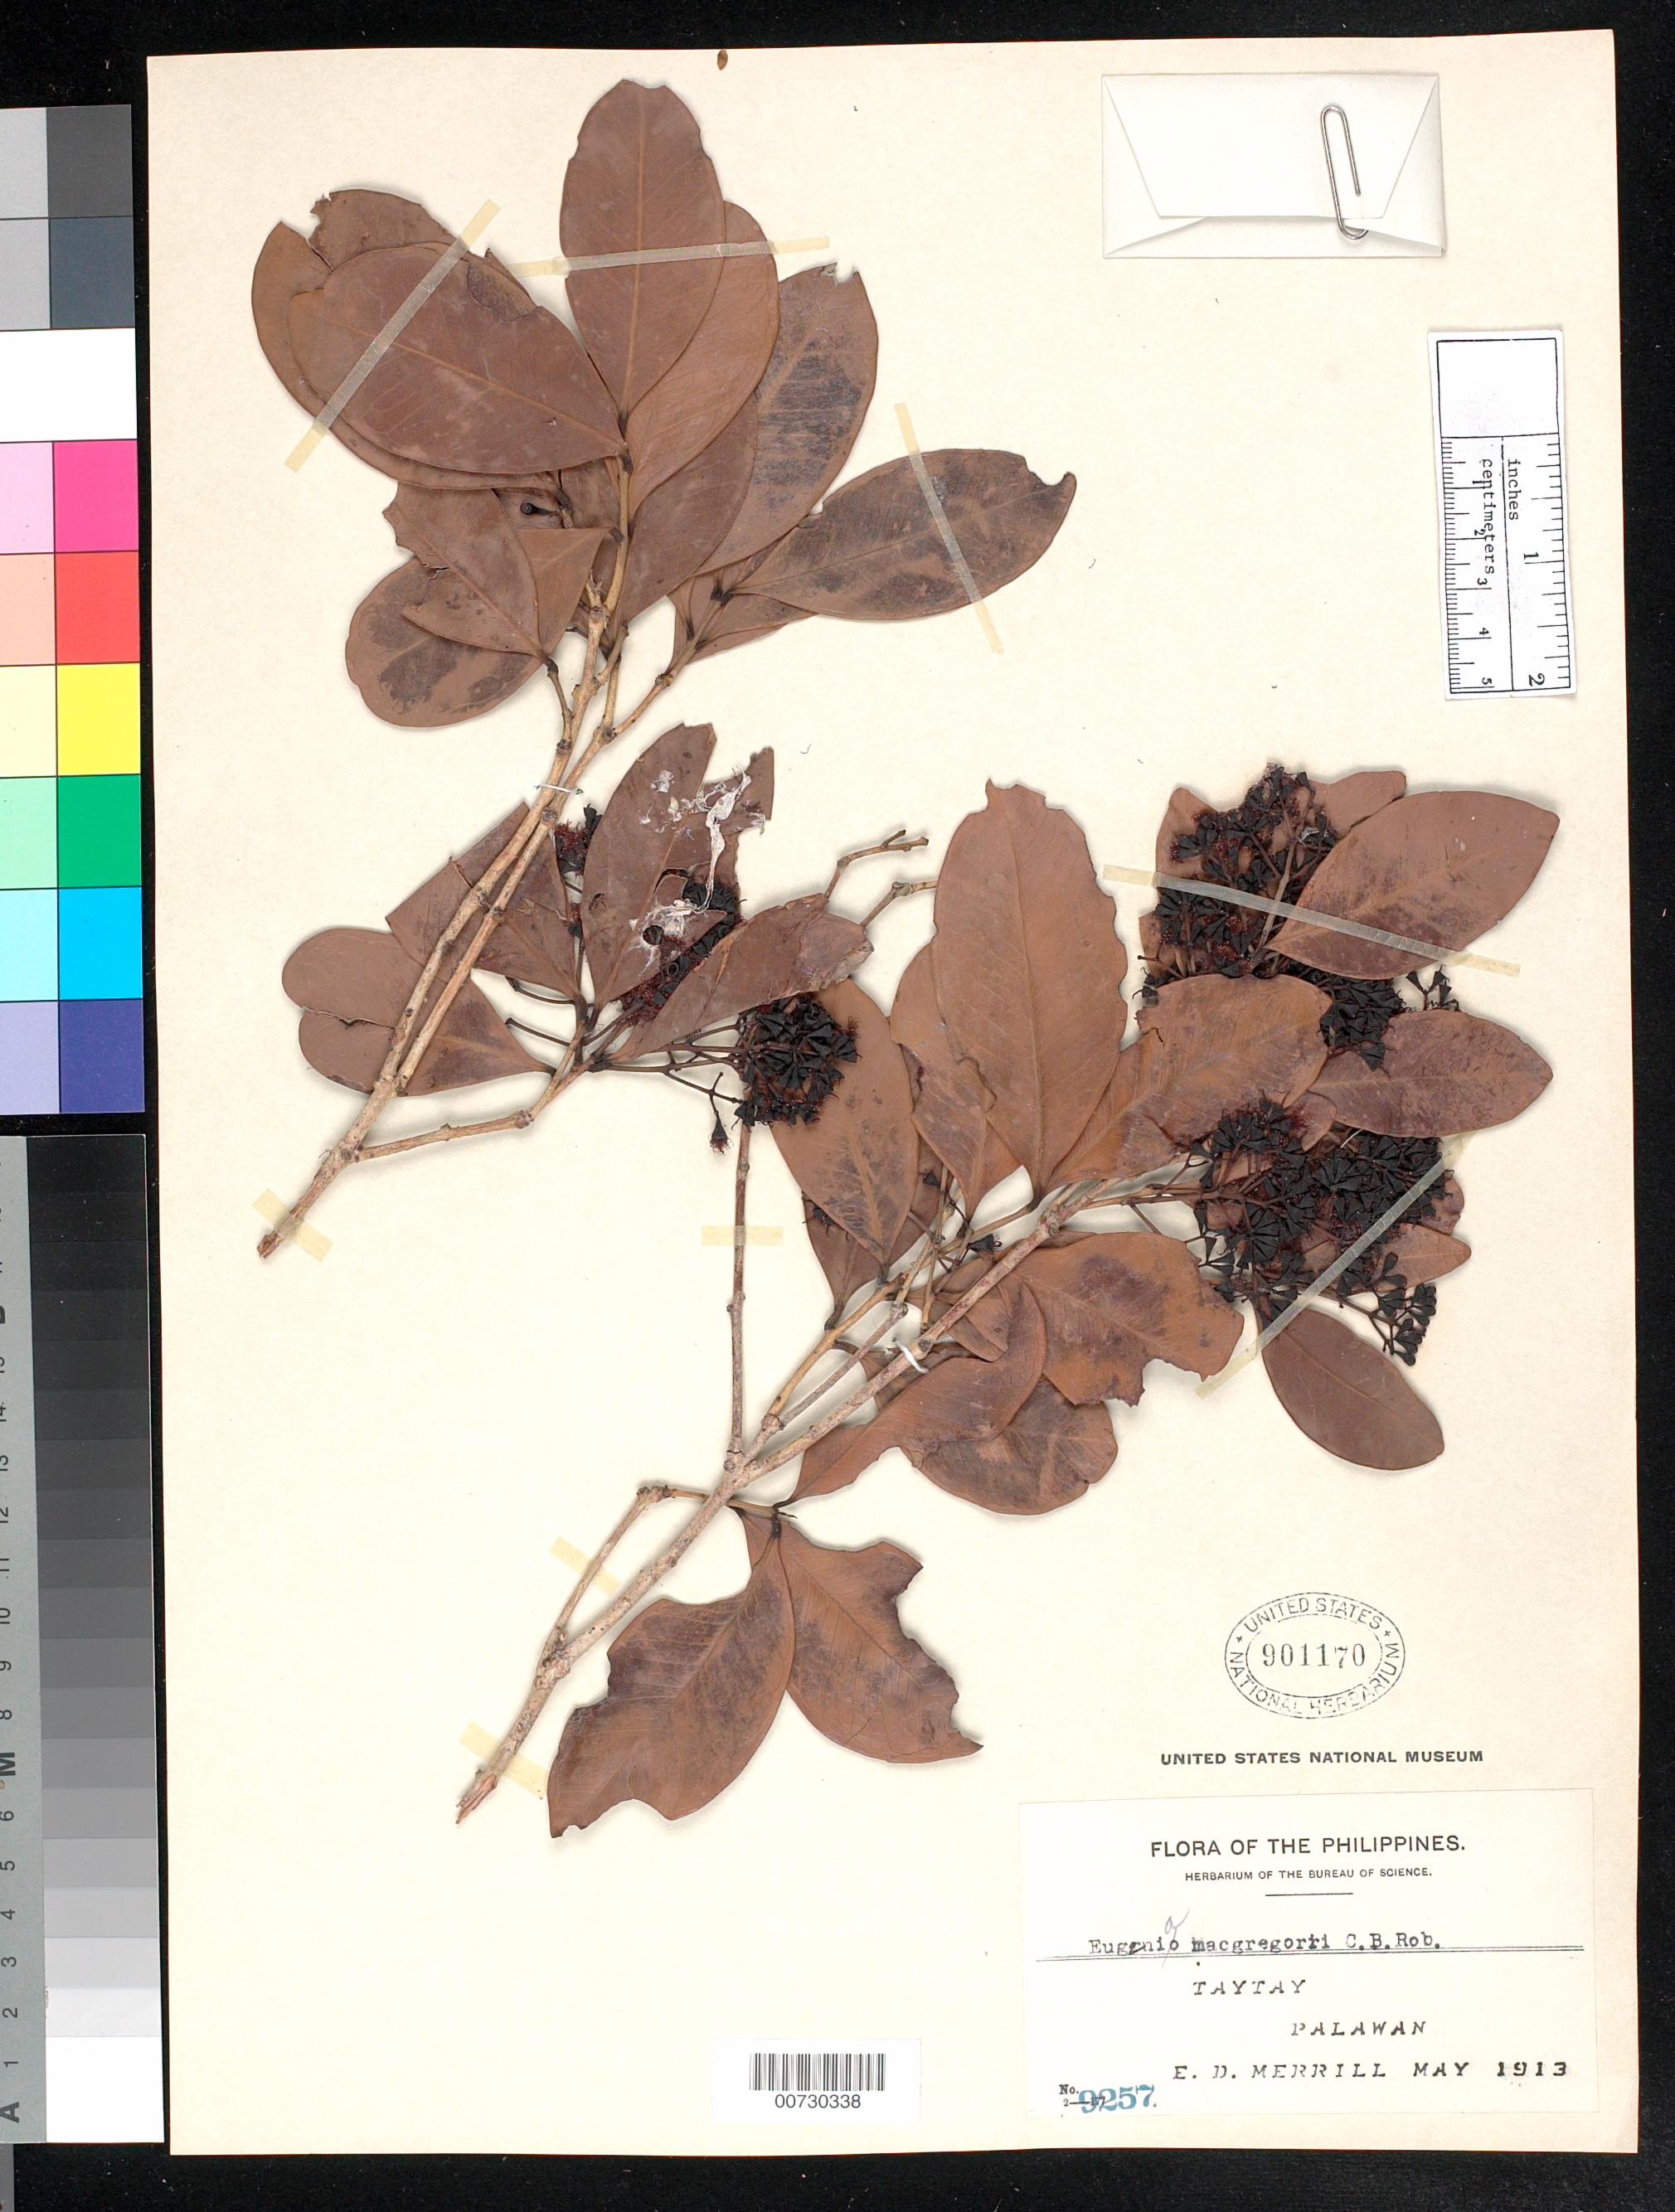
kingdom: Plantae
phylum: Tracheophyta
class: Magnoliopsida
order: Myrtales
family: Myrtaceae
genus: Syzygium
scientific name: Syzygium macgregorii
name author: (Merr.) Merr.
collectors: E. D. Merrill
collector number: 9257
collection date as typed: May 1913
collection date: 1913-05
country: Philippines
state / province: Mimaropa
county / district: Palawan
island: Palawan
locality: Taytay.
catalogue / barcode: US 901170